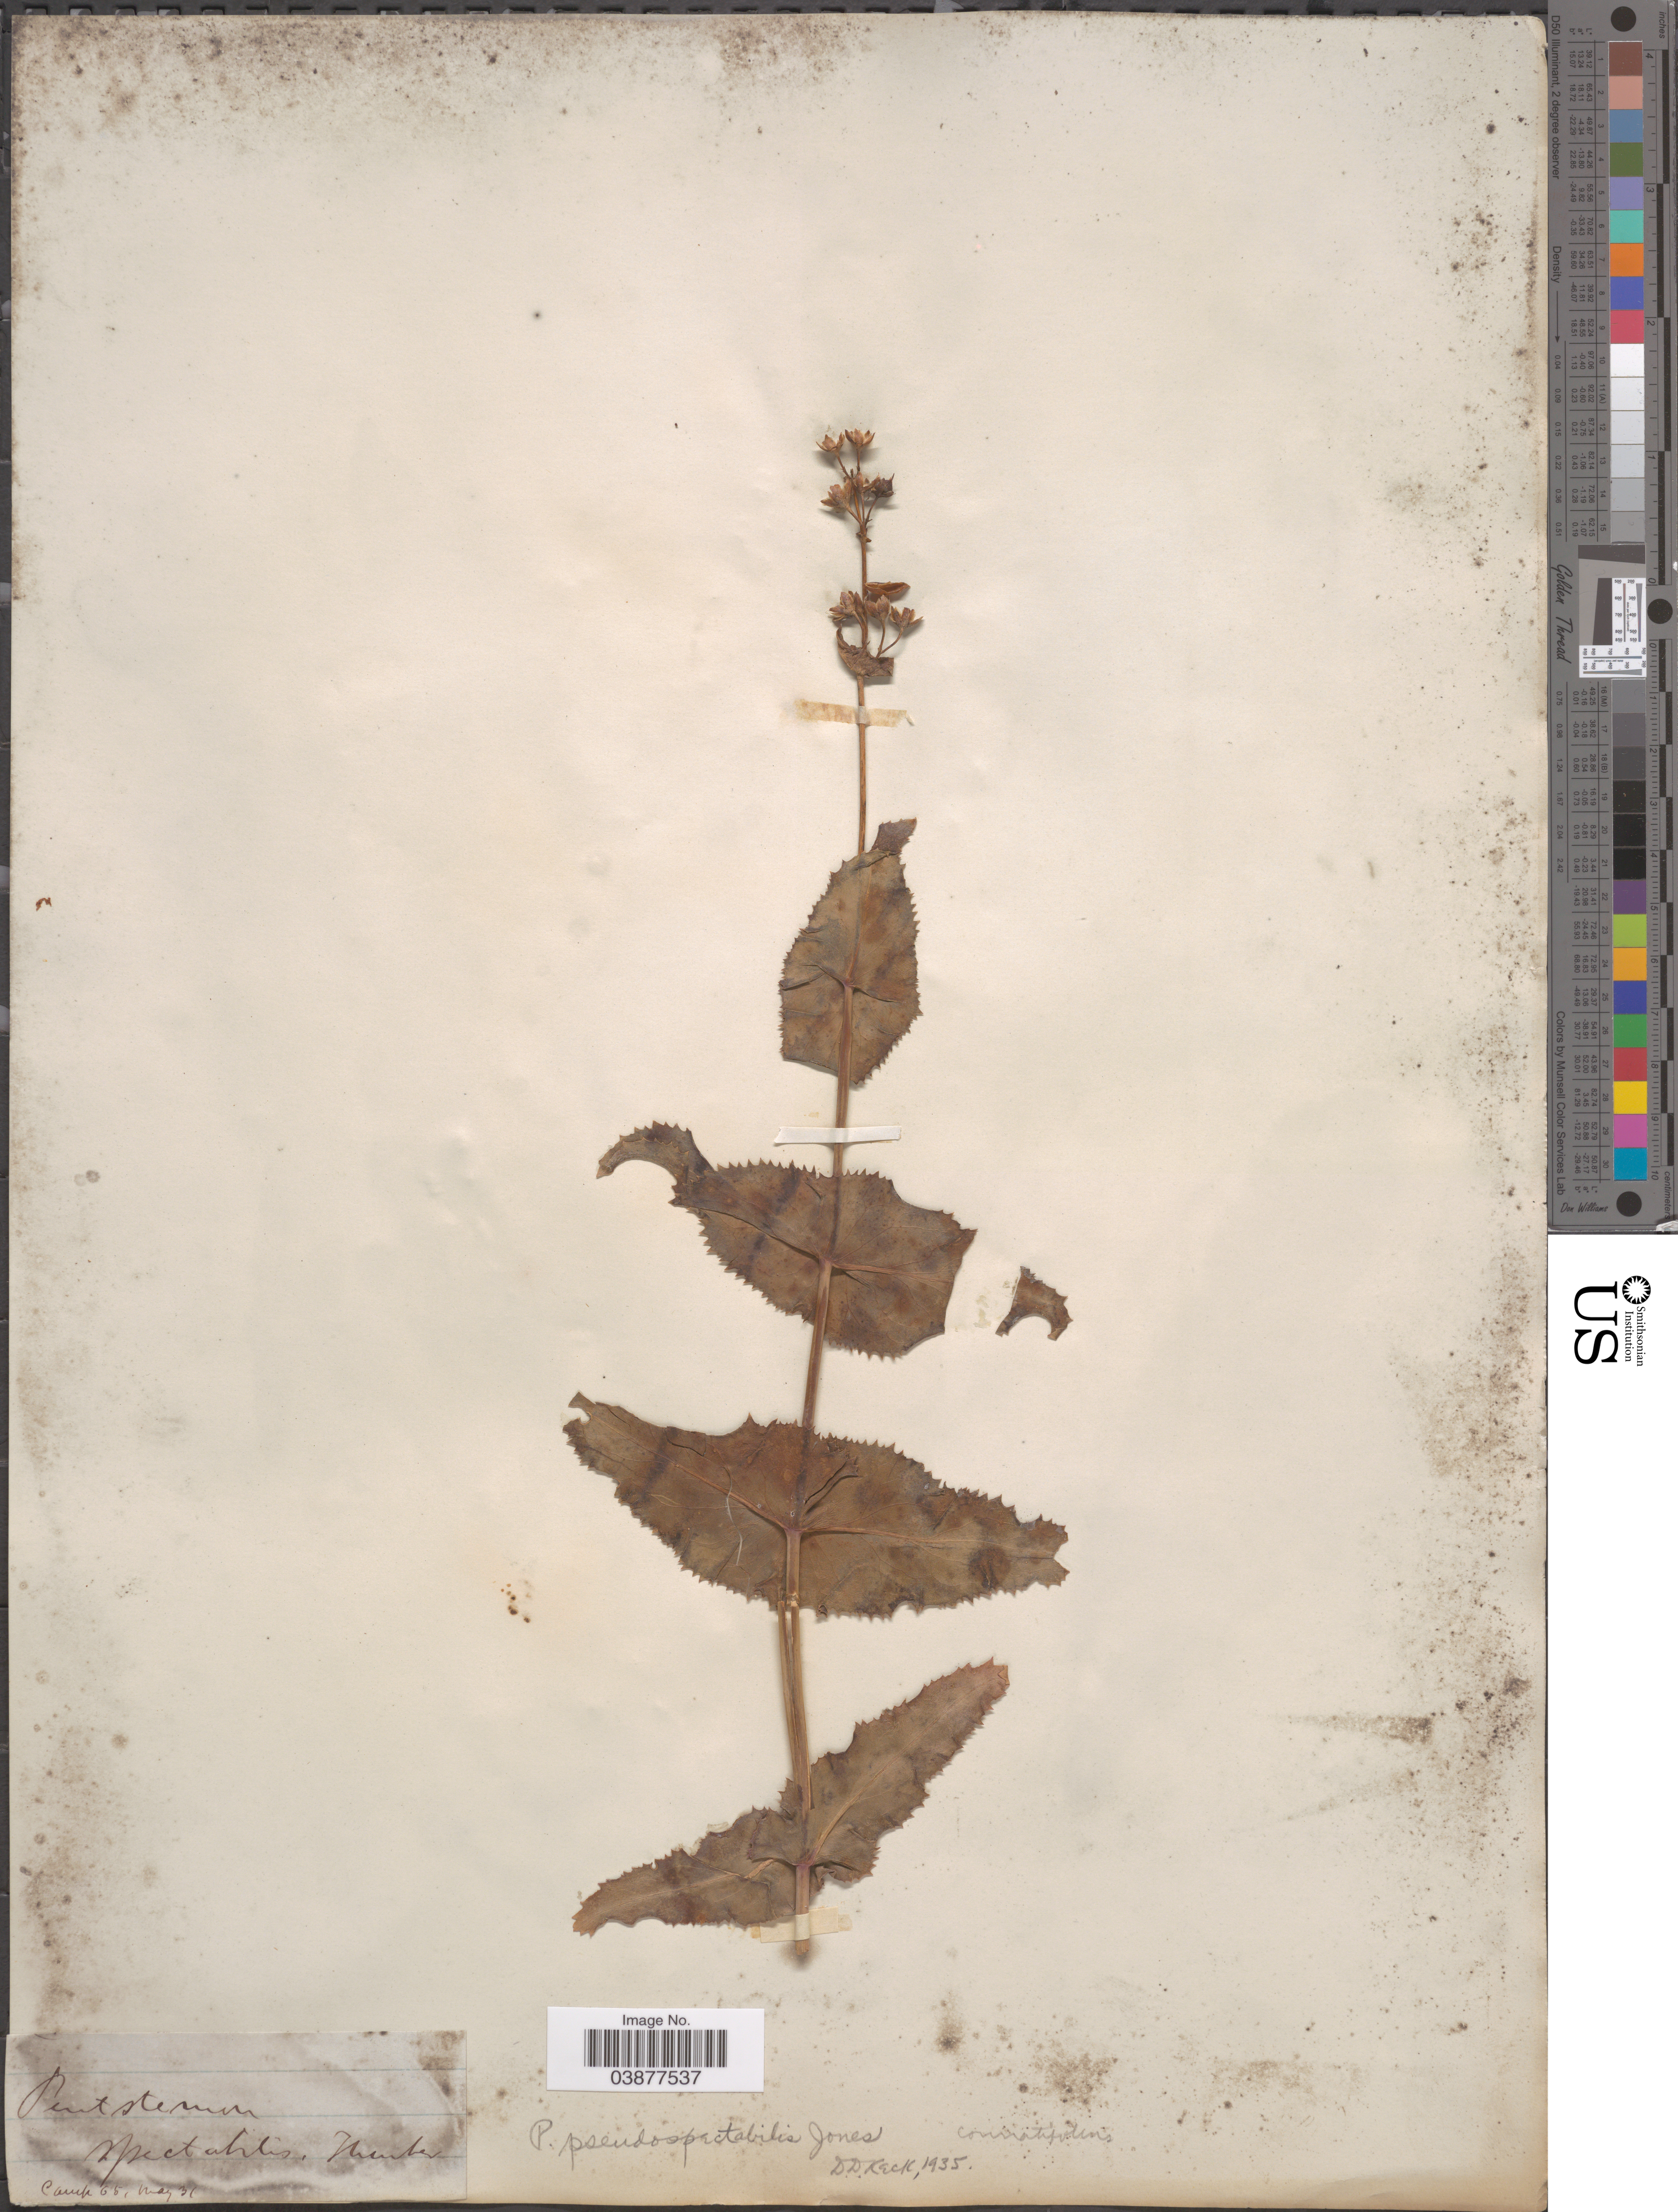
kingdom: Plantae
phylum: Tracheophyta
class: Magnoliopsida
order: Lamiales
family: Plantaginaceae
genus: Penstemon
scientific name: Penstemon pseudospectabilis var. connatifolius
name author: (A. Nelson) D.D. Keck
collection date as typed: Transcribed d/m/y: /5/31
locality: Camp 65.